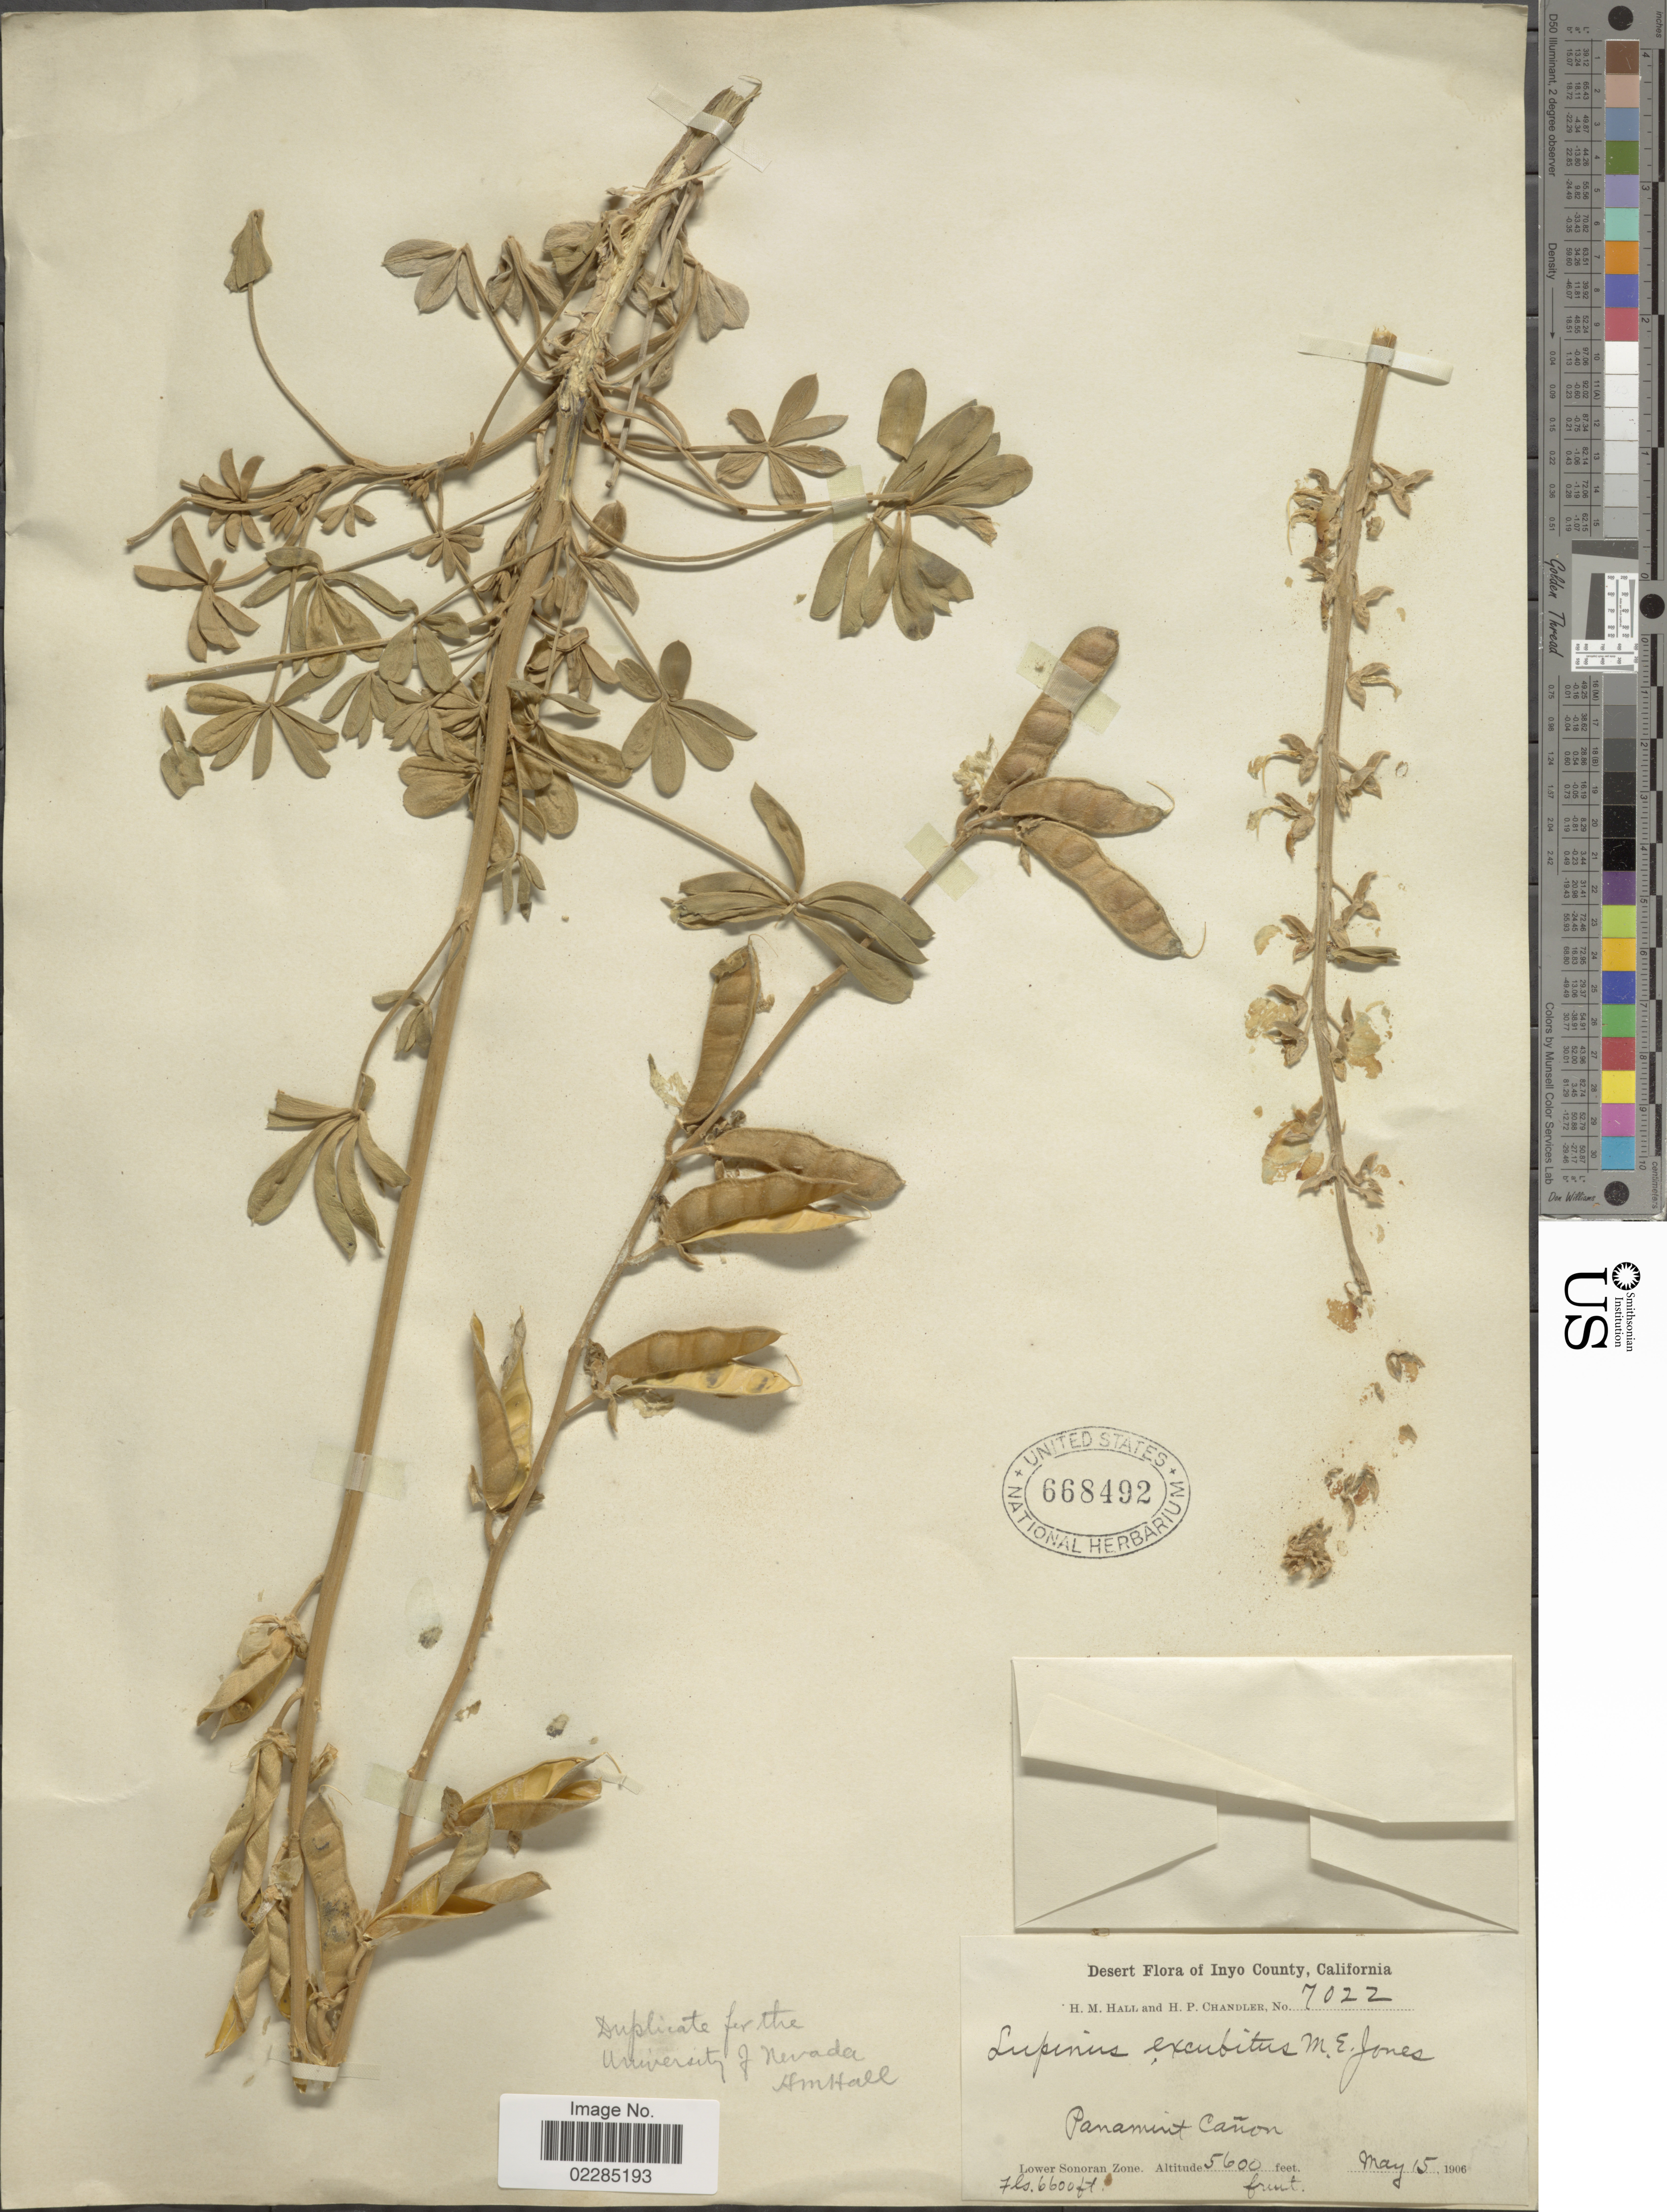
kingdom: Plantae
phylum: Tracheophyta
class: Magnoliopsida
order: Fabales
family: Fabaceae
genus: Lupinus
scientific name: Lupinus excubitus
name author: M.E. Jones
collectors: H. M. Hall & H. Chandler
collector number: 7022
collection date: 1906-05-15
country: United States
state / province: California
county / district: Inyo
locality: Inyo County. Panamint Canon, Lower Sonoran Zone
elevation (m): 1707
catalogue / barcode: US 668492